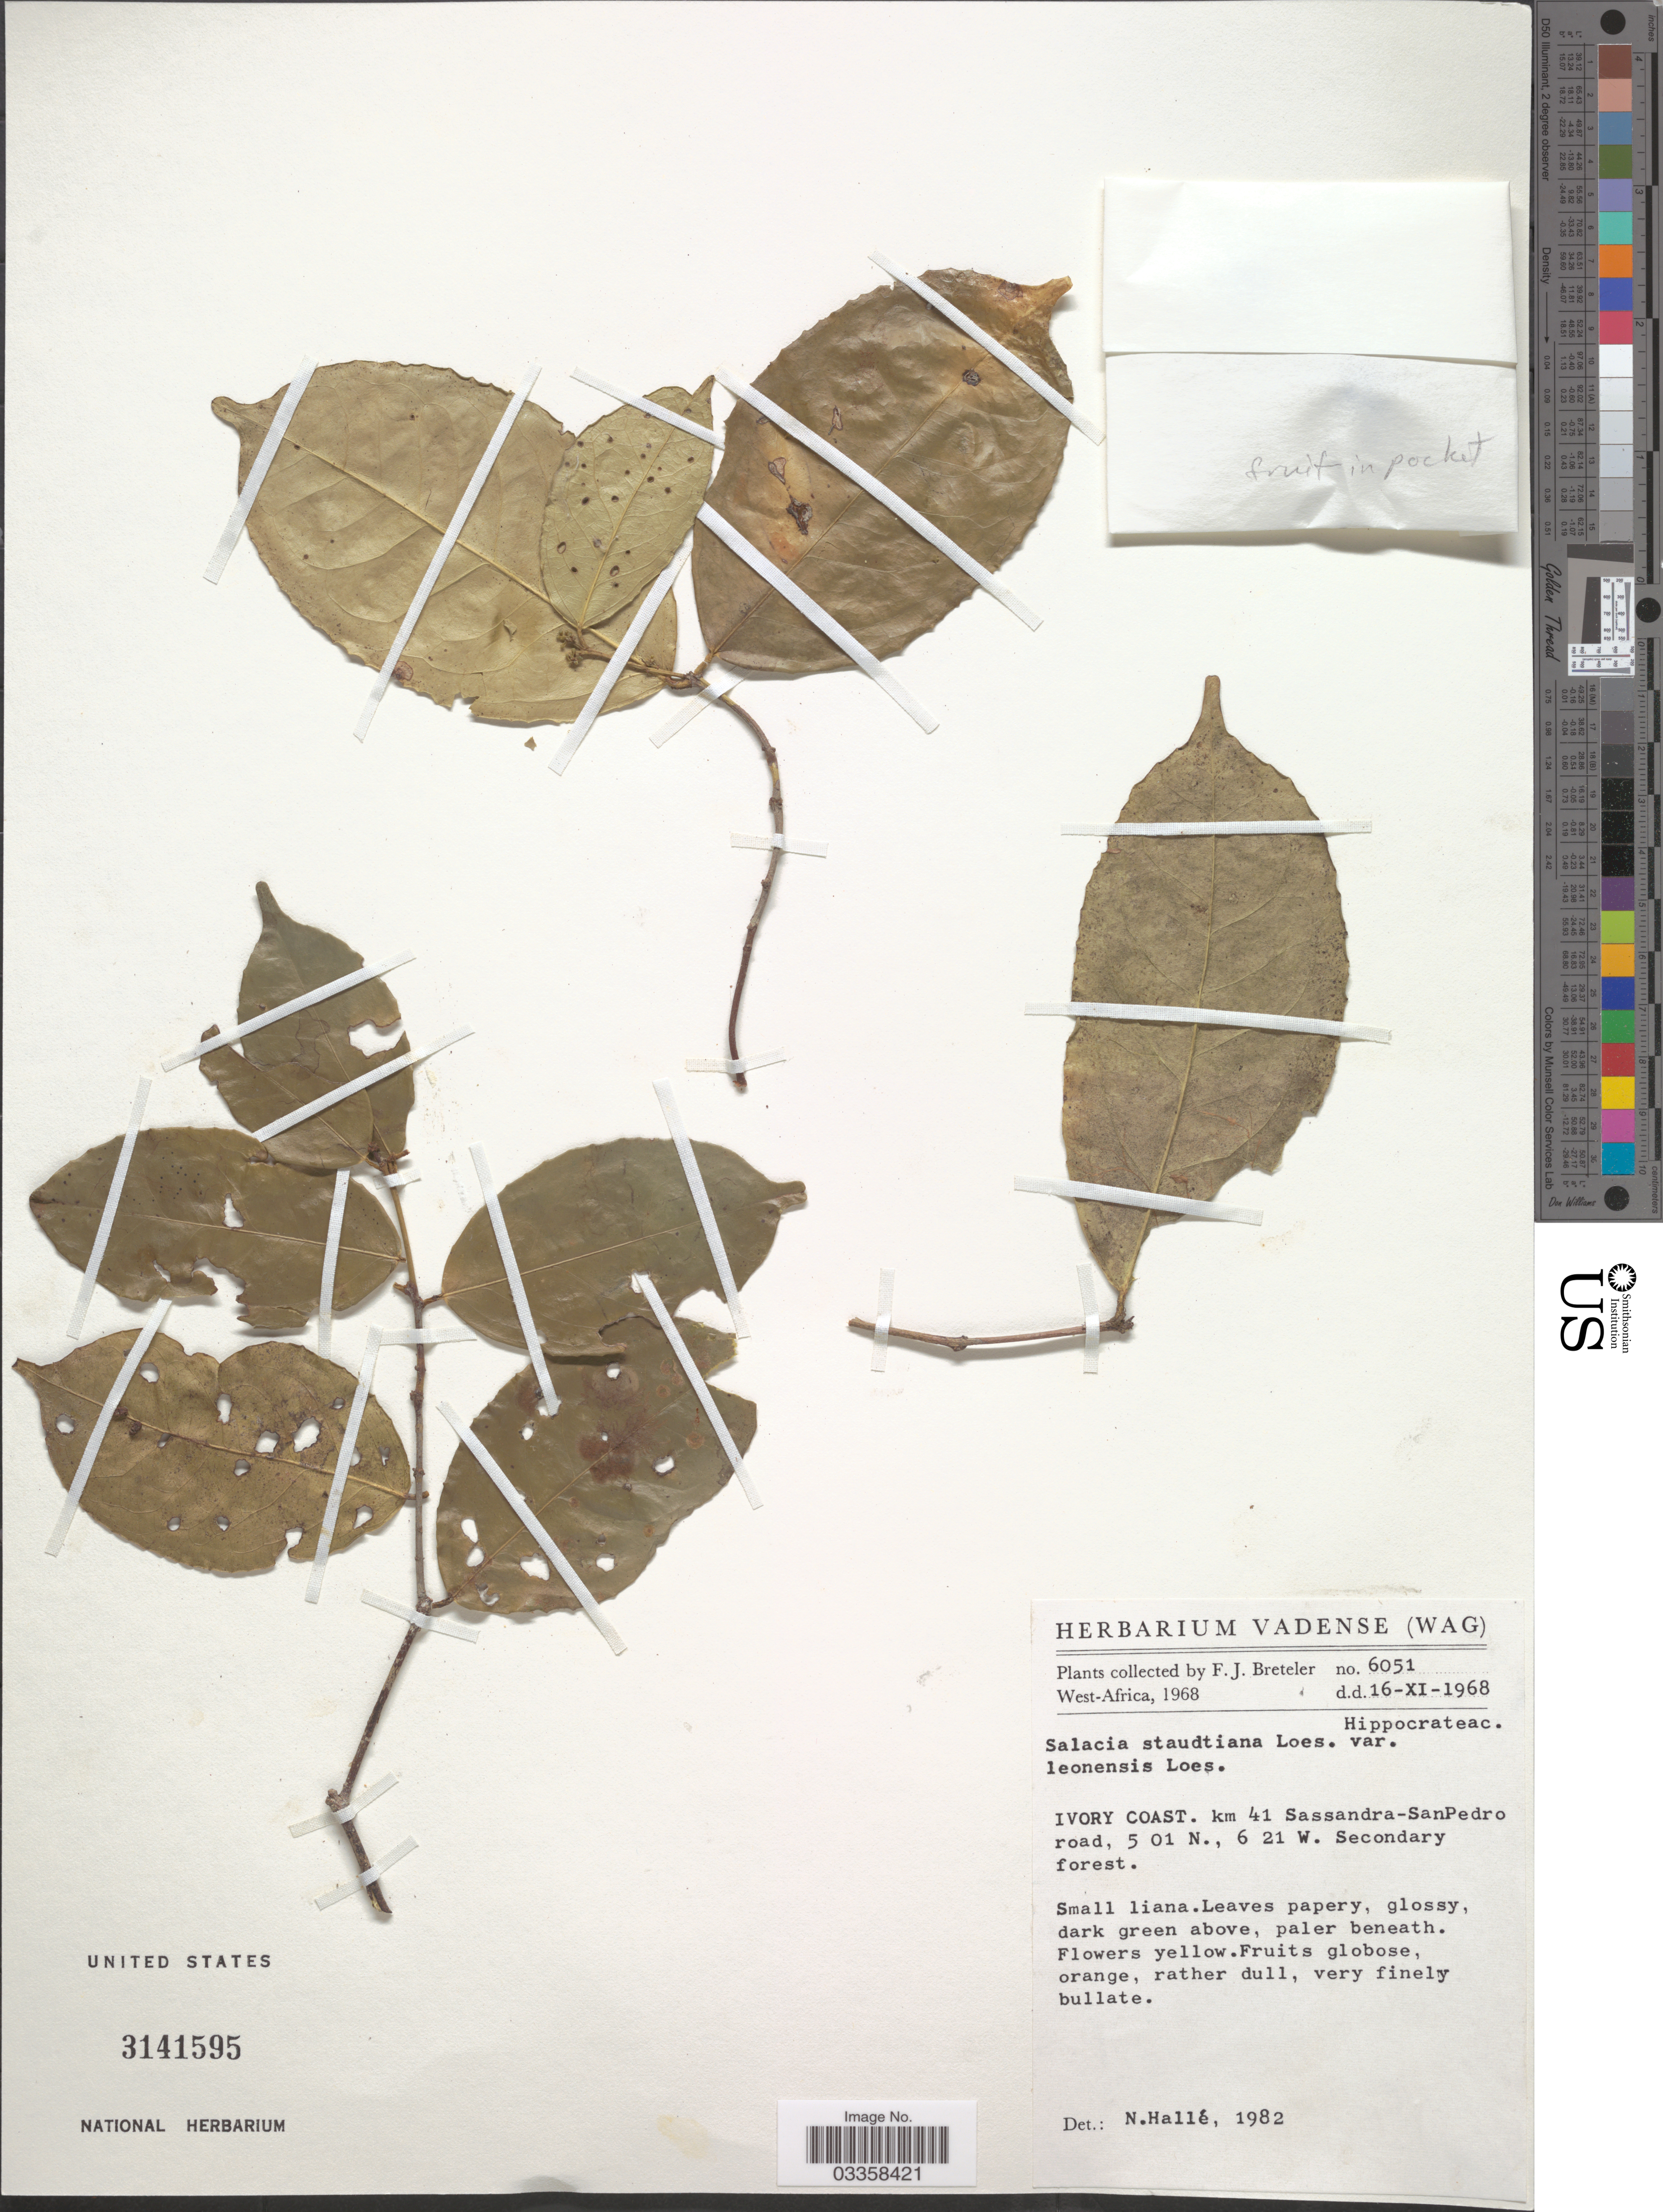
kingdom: Plantae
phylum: Tracheophyta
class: Magnoliopsida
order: Celastrales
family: Celastraceae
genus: Salacia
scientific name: Salacia staudtiana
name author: Loes.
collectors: F. J. Breteler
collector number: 6051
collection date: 1968-11-16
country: Ivory Coast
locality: West-Africa. Ivory Coast. km 41 Sassandra-SanPedro road.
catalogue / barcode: US 3141595